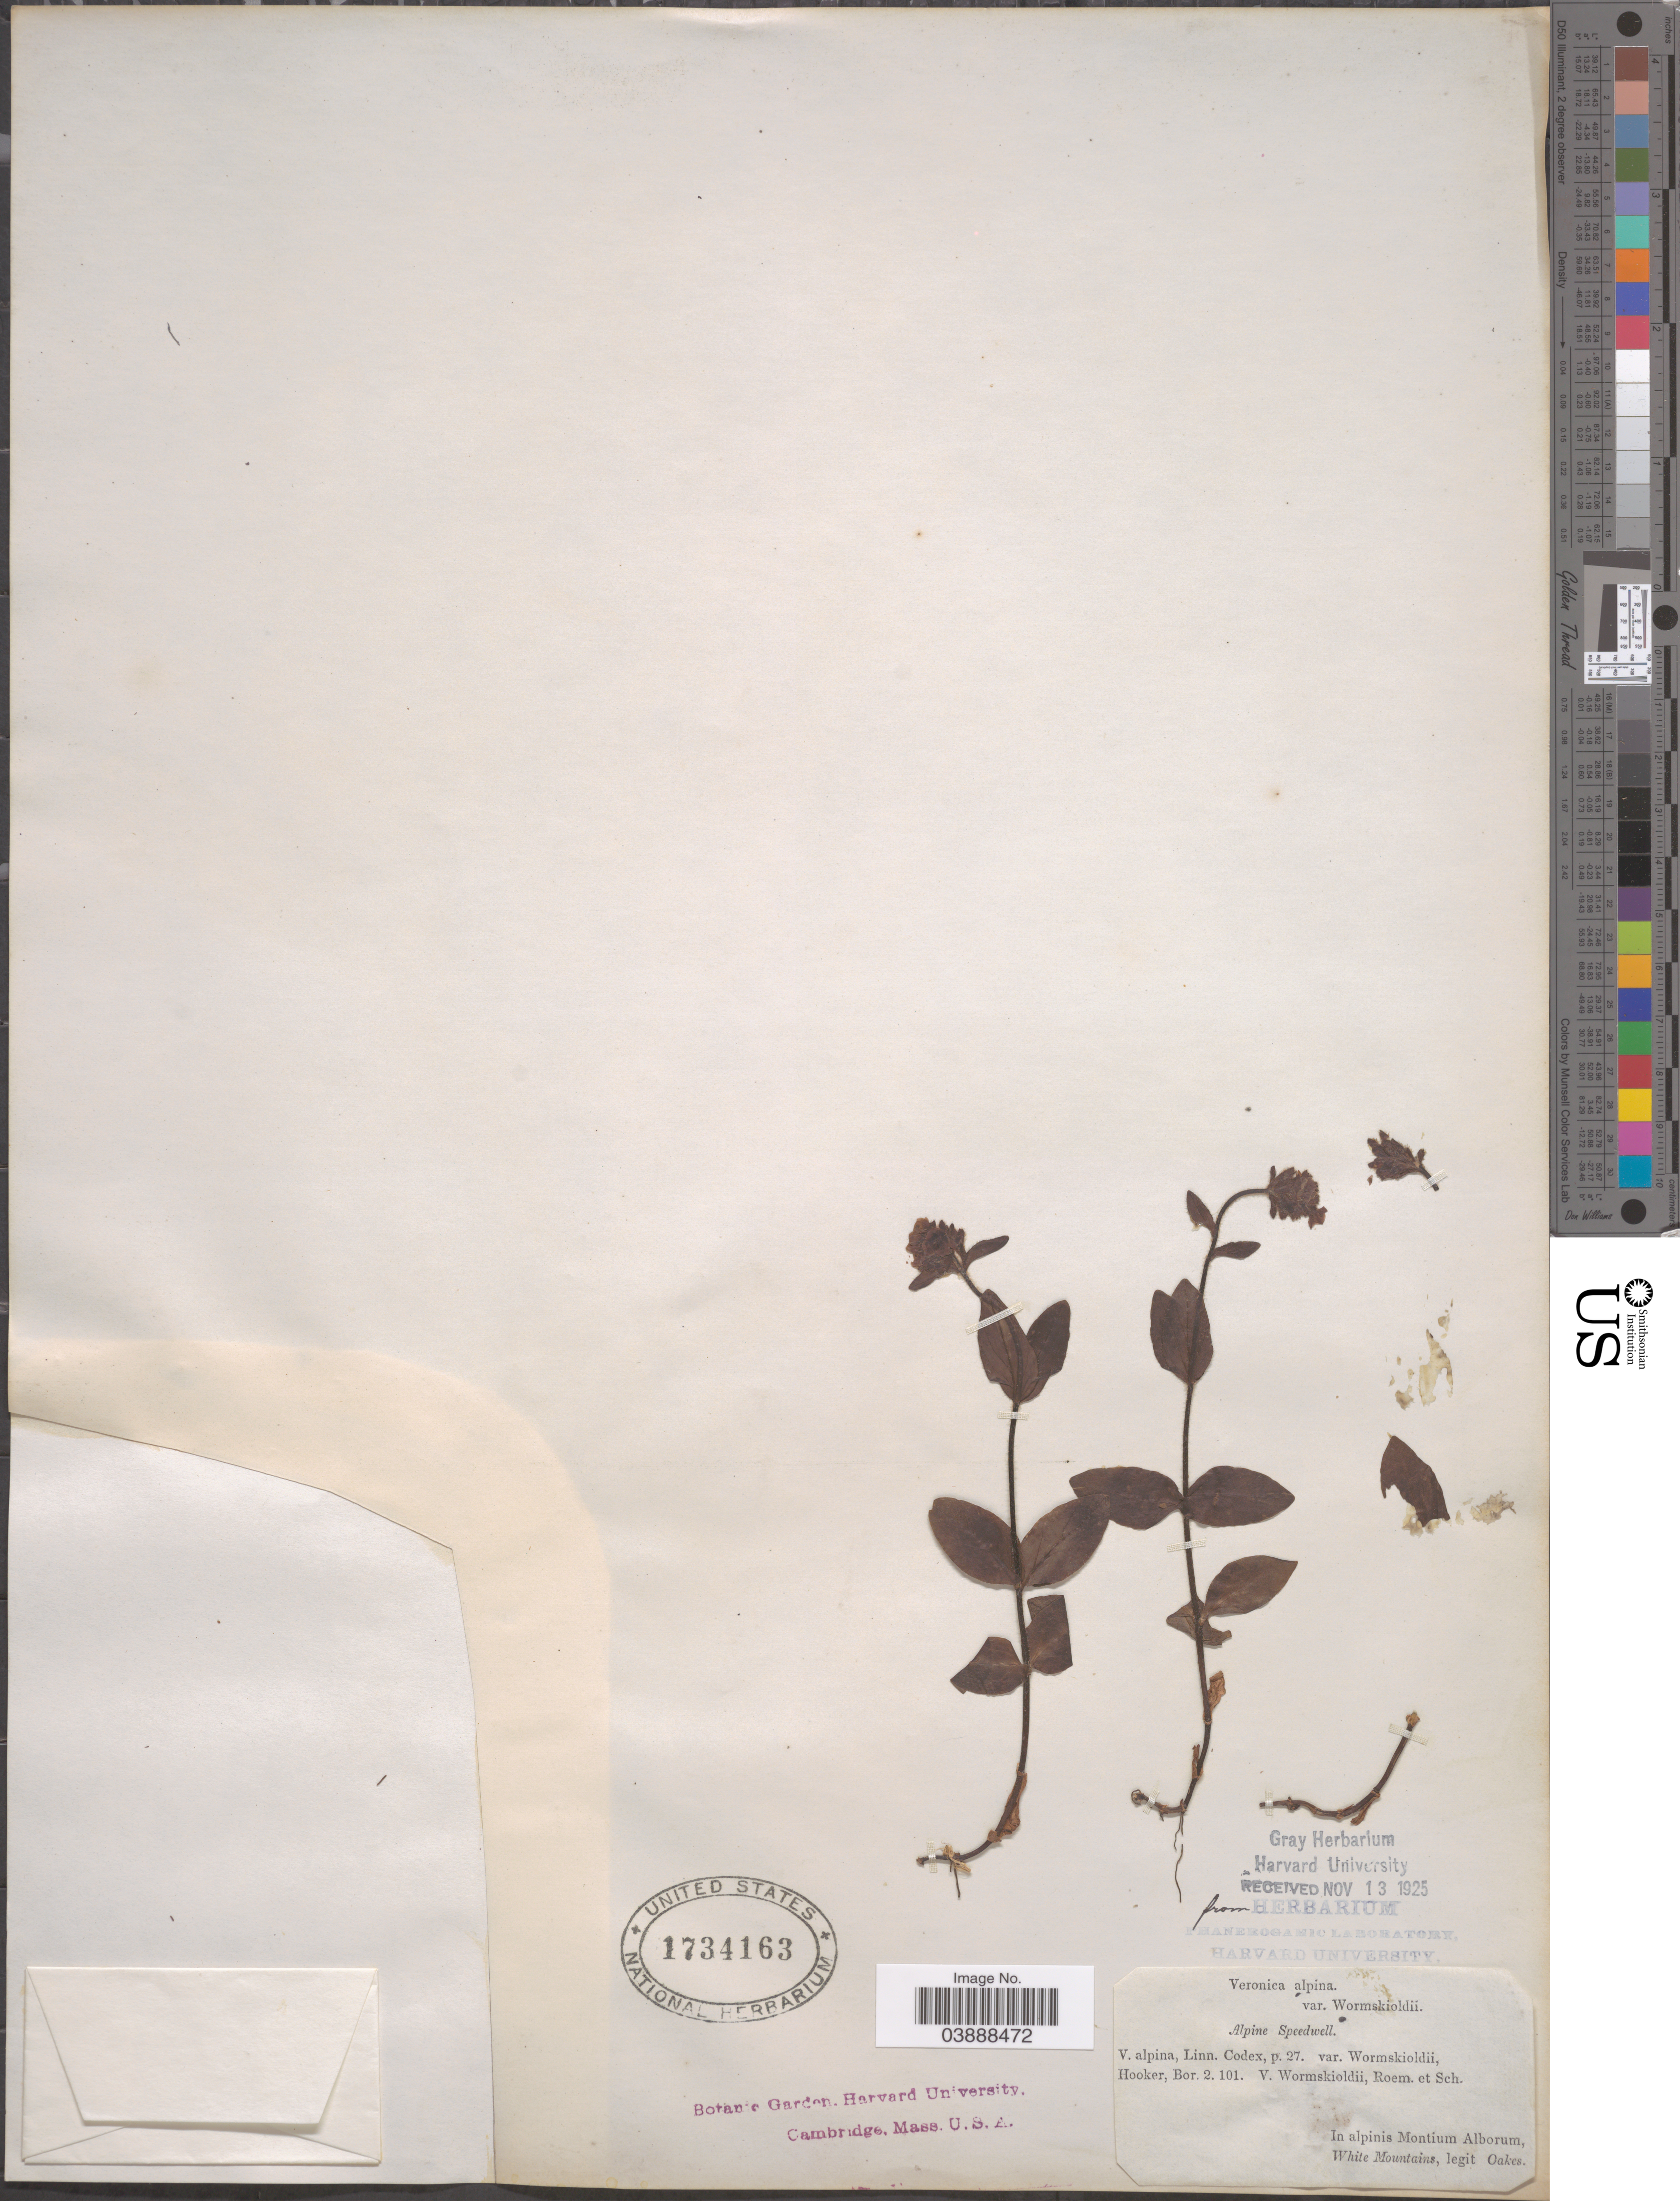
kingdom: Plantae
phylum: Tracheophyta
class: Magnoliopsida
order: Lamiales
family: Plantaginaceae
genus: Veronica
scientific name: Veronica wormskjoldii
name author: Roem. & Schult.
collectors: -. Oakes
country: United States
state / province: New Hampshire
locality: In alpinis Montium Alborum, White Mountains.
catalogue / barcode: US 1734163